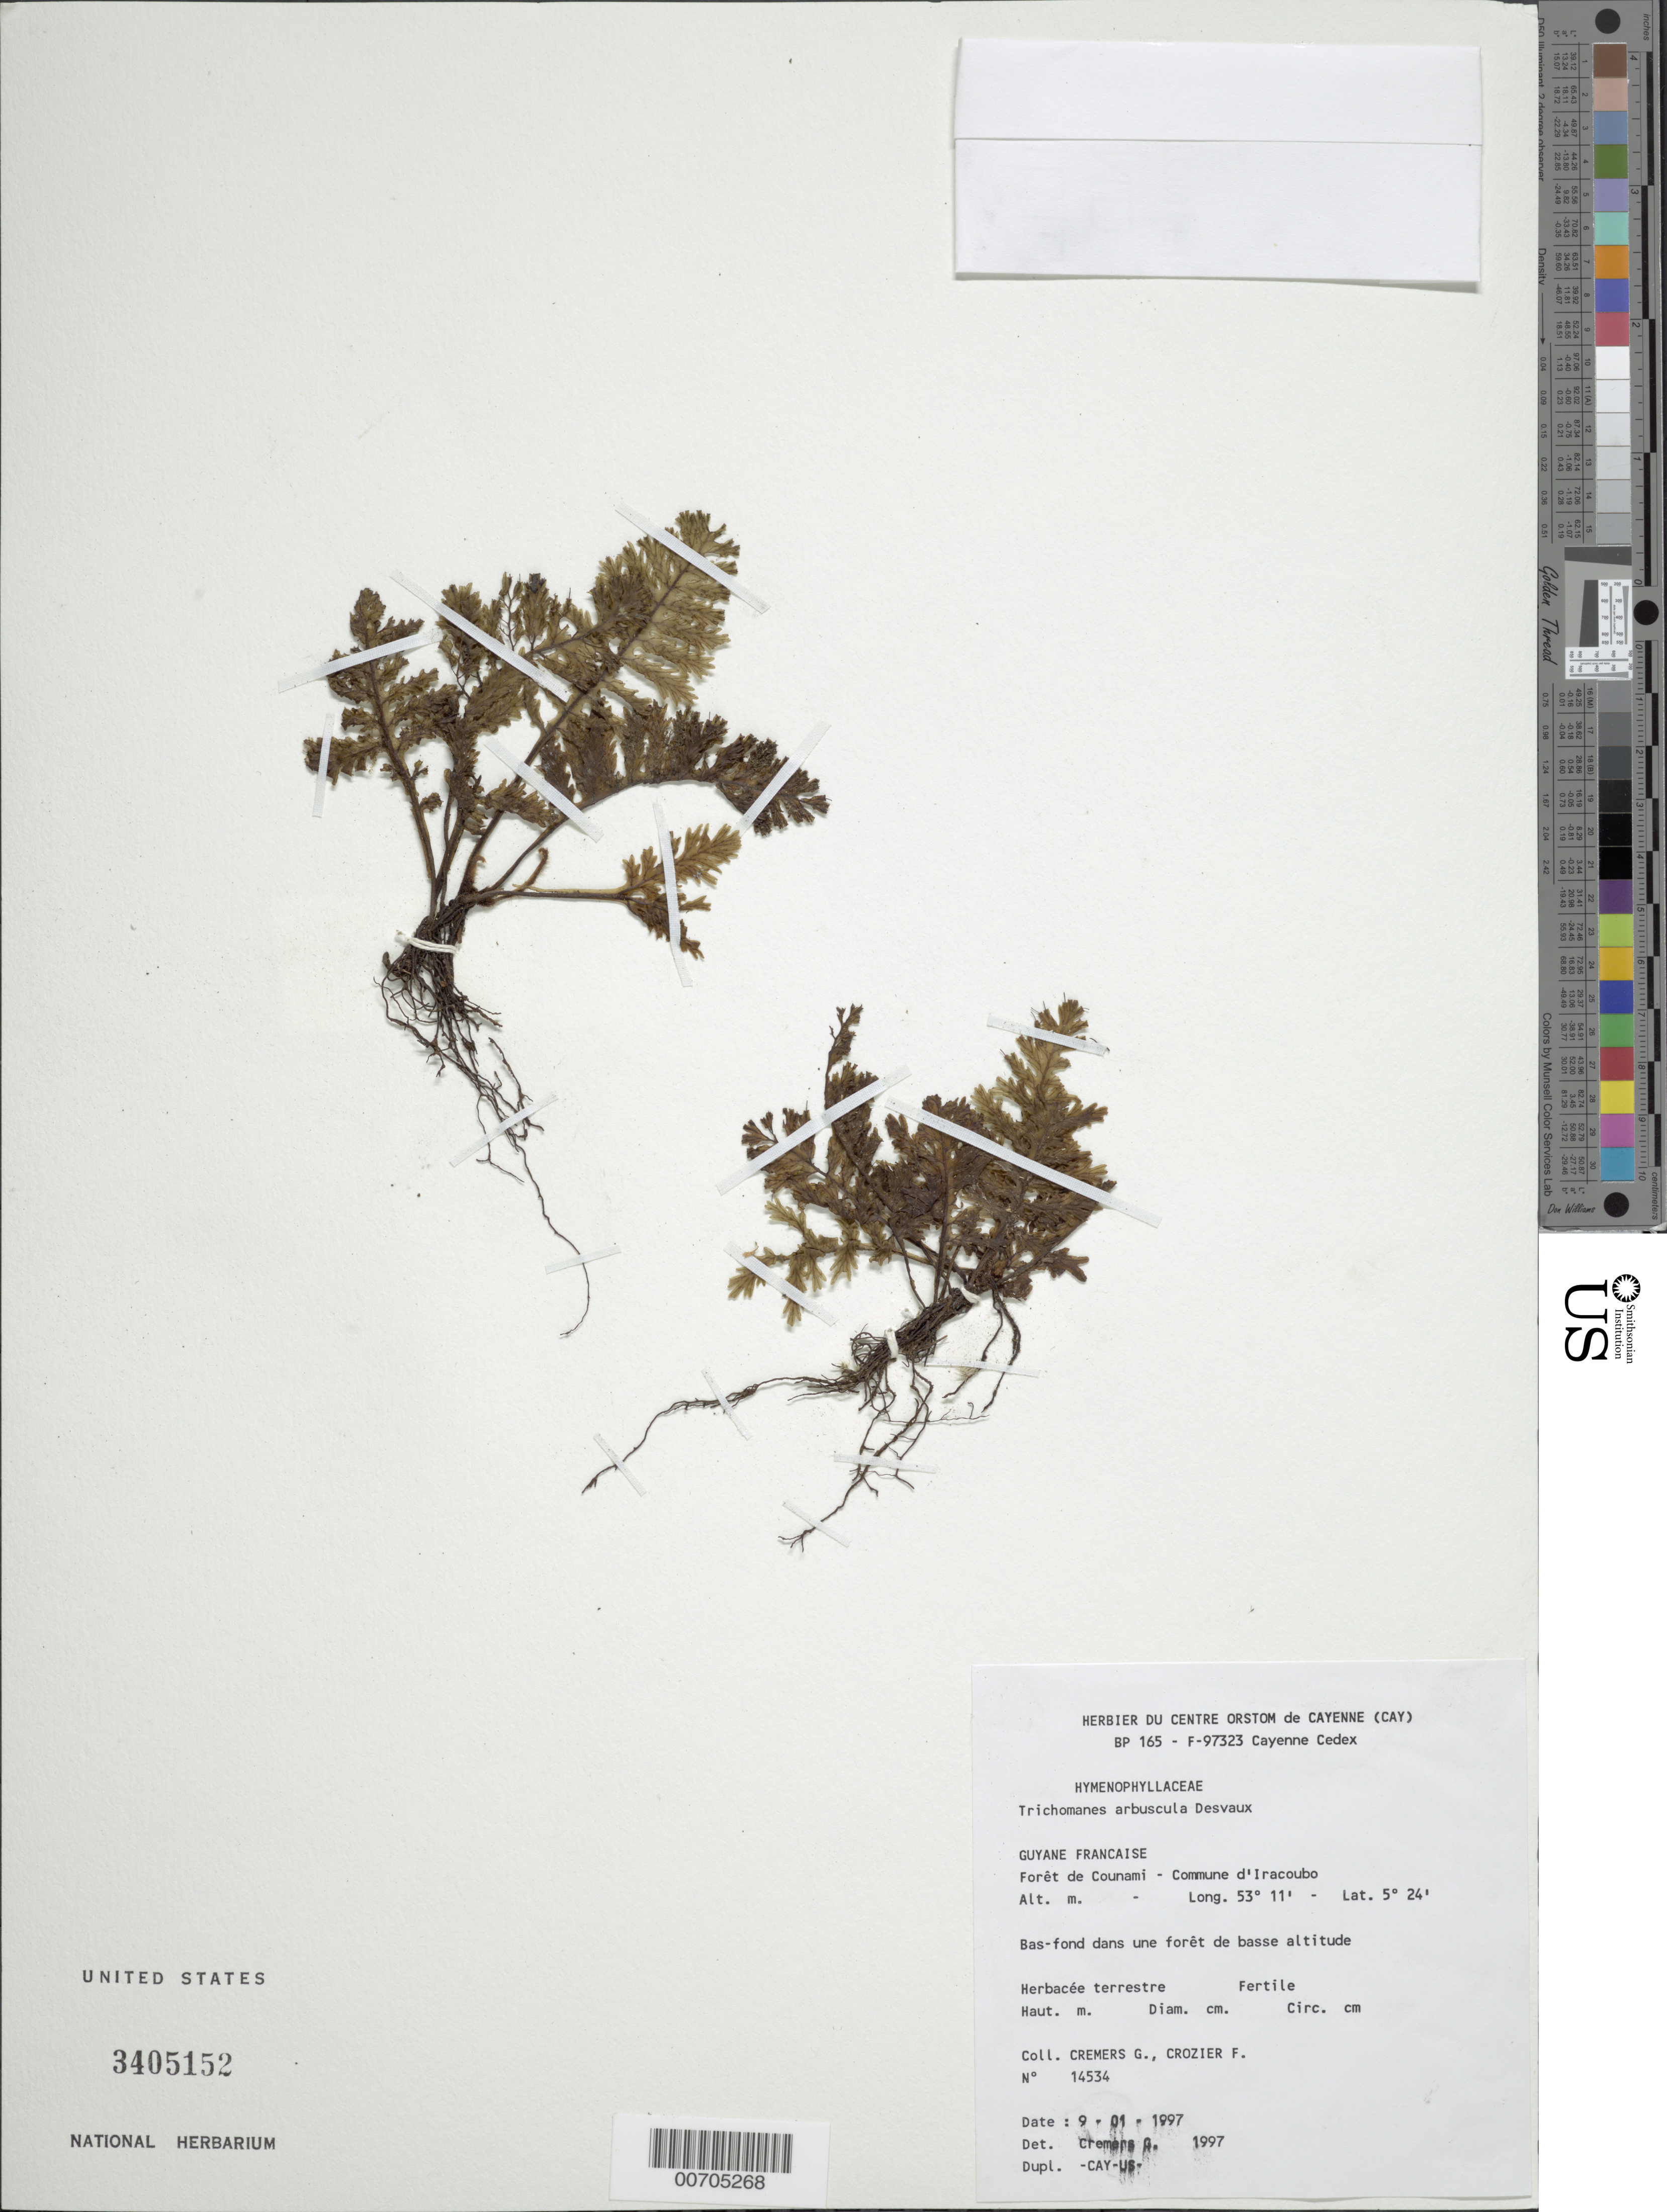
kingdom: Plantae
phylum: Tracheophyta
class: Polypodiopsida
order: Hymenophyllales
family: Hymenophyllaceae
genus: Trichomanes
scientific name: Trichomanes arbuscula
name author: Desv.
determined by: Cremers, Georges A.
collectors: G. Cremers & F. Crozier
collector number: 14534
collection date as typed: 9-Jan-97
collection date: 1997-01-09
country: French Guiana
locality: Commune d'Iracoubo, forêt de Counami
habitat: Bas-fond dans une forêt de basse altitude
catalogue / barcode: US 3405152